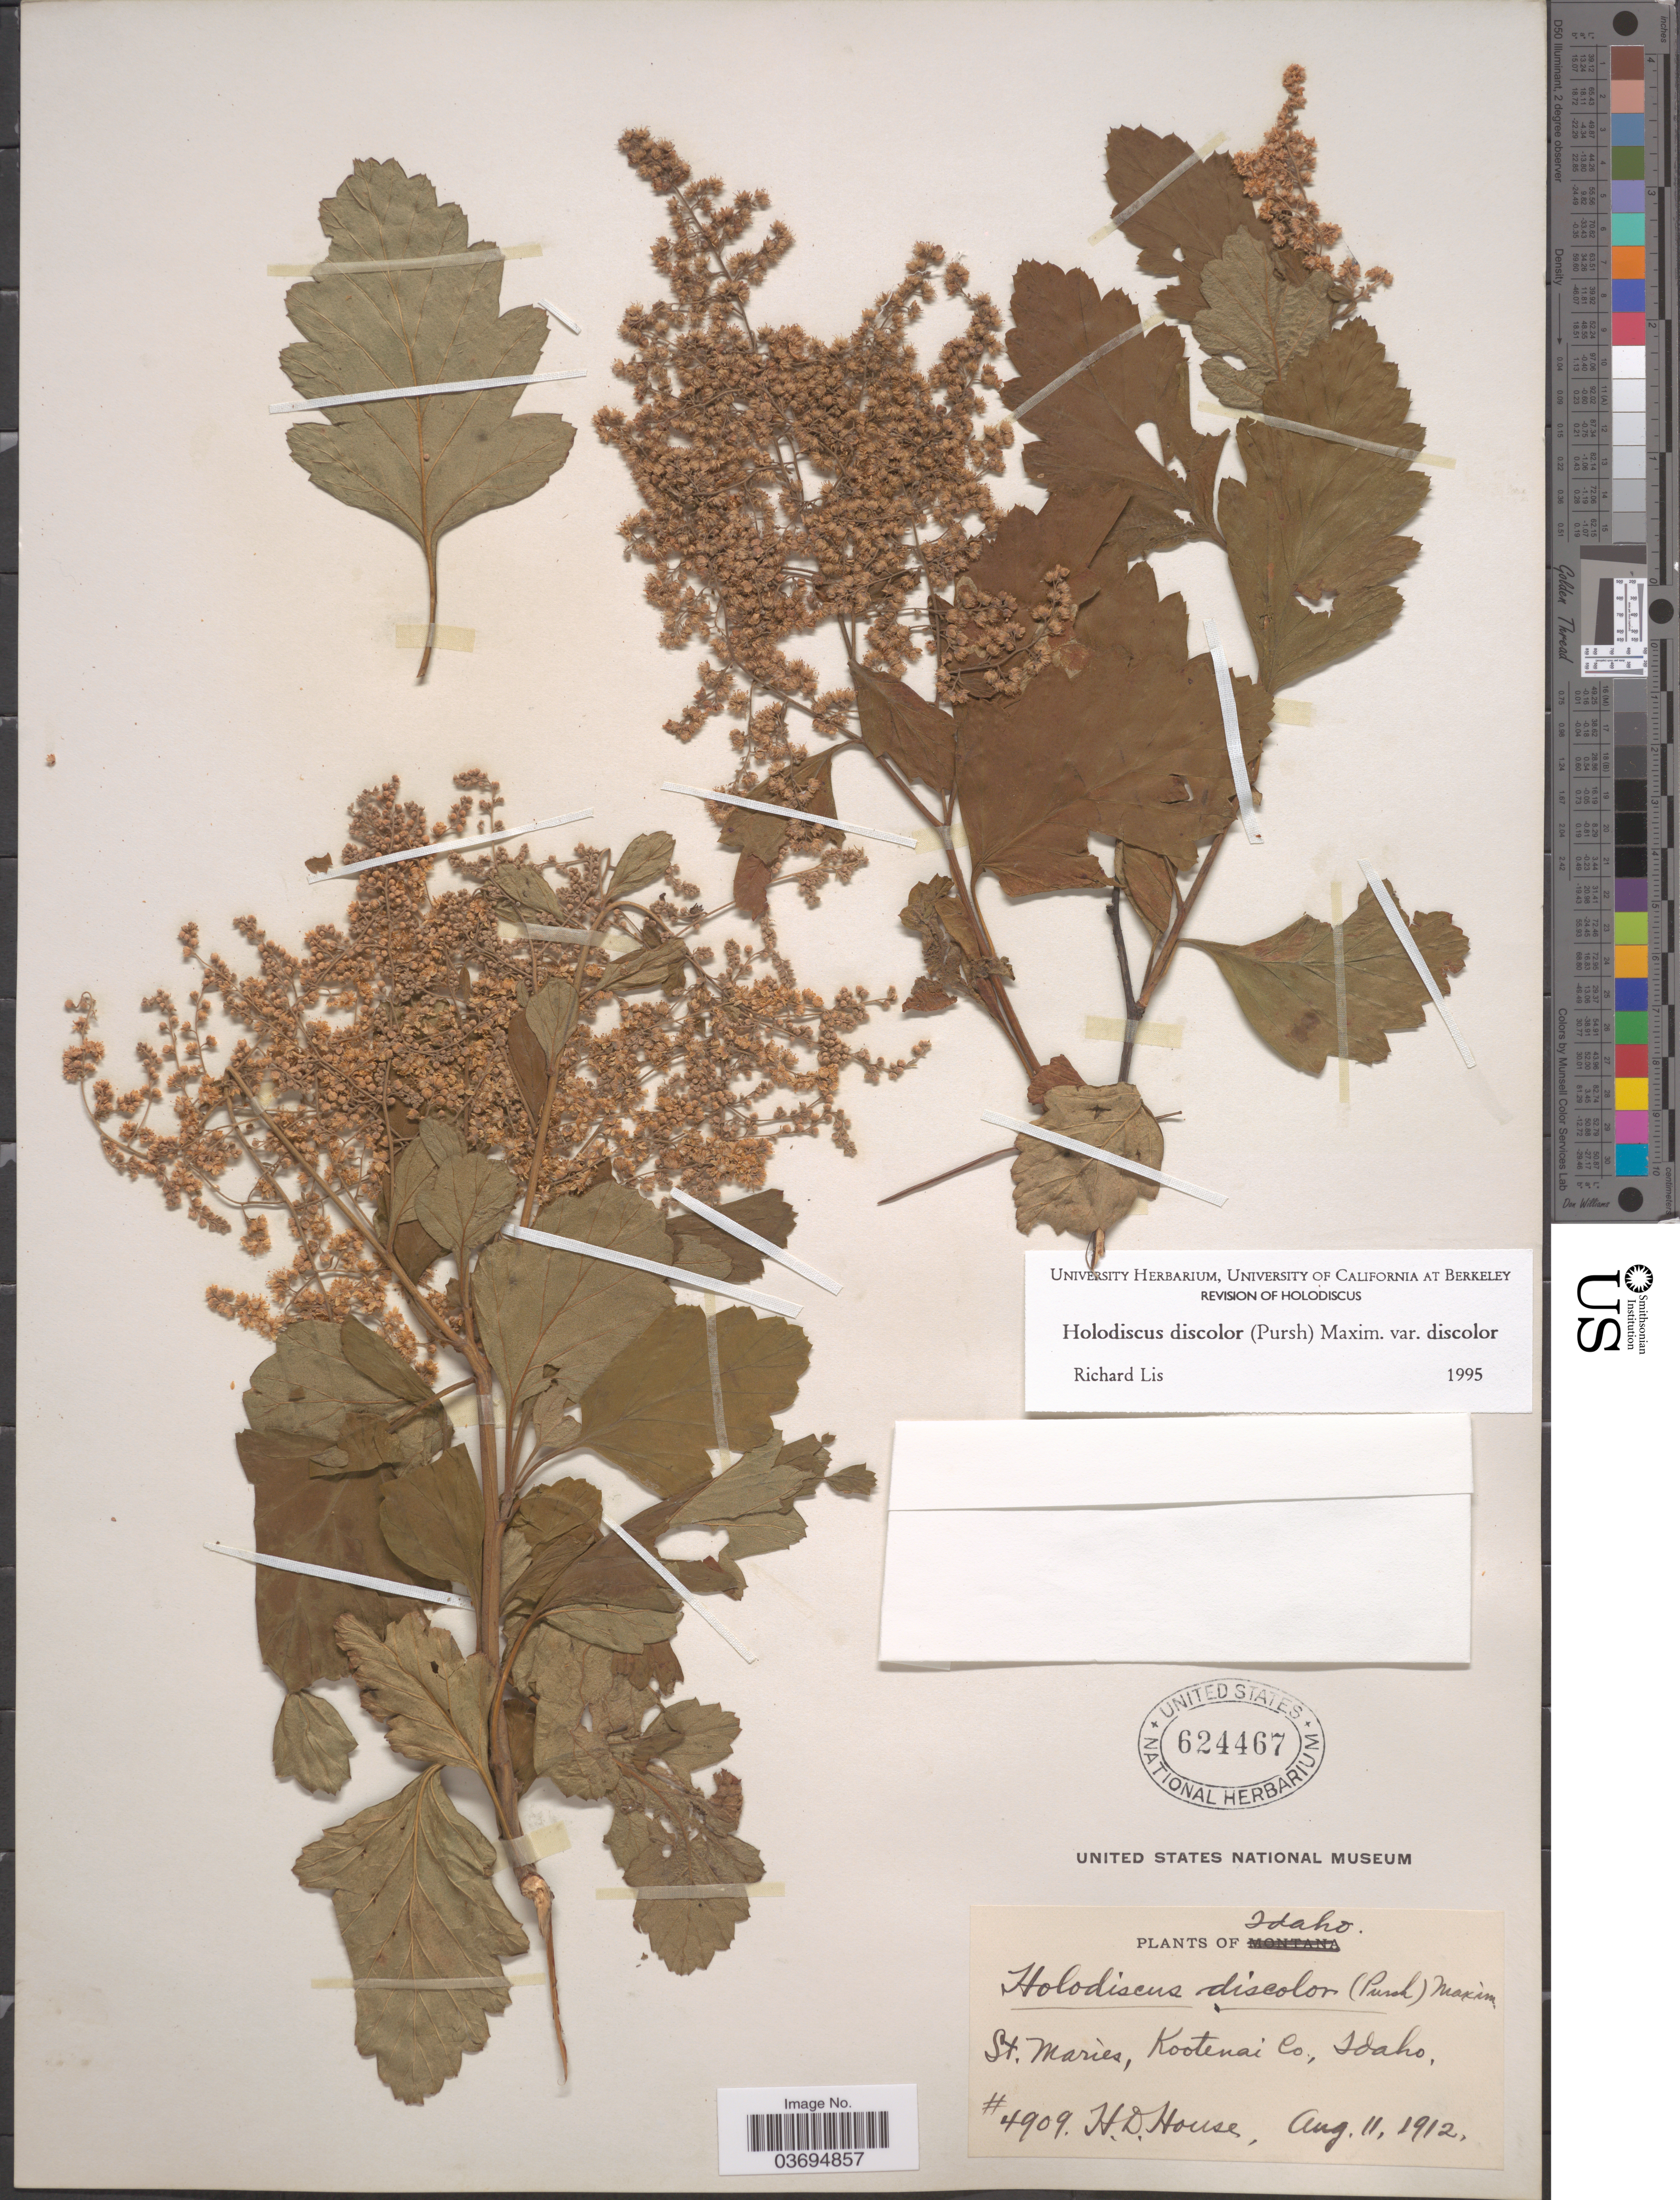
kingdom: Plantae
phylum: Tracheophyta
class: Magnoliopsida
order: Rosales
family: Rosaceae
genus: Holodiscus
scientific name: Holodiscus discolor var. discolor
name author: (Pursh) Maxim.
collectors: H. D. House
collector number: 4909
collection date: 1912-08-11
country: United States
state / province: Idaho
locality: St. Maries, Kootenai Co.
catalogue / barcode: US 624467